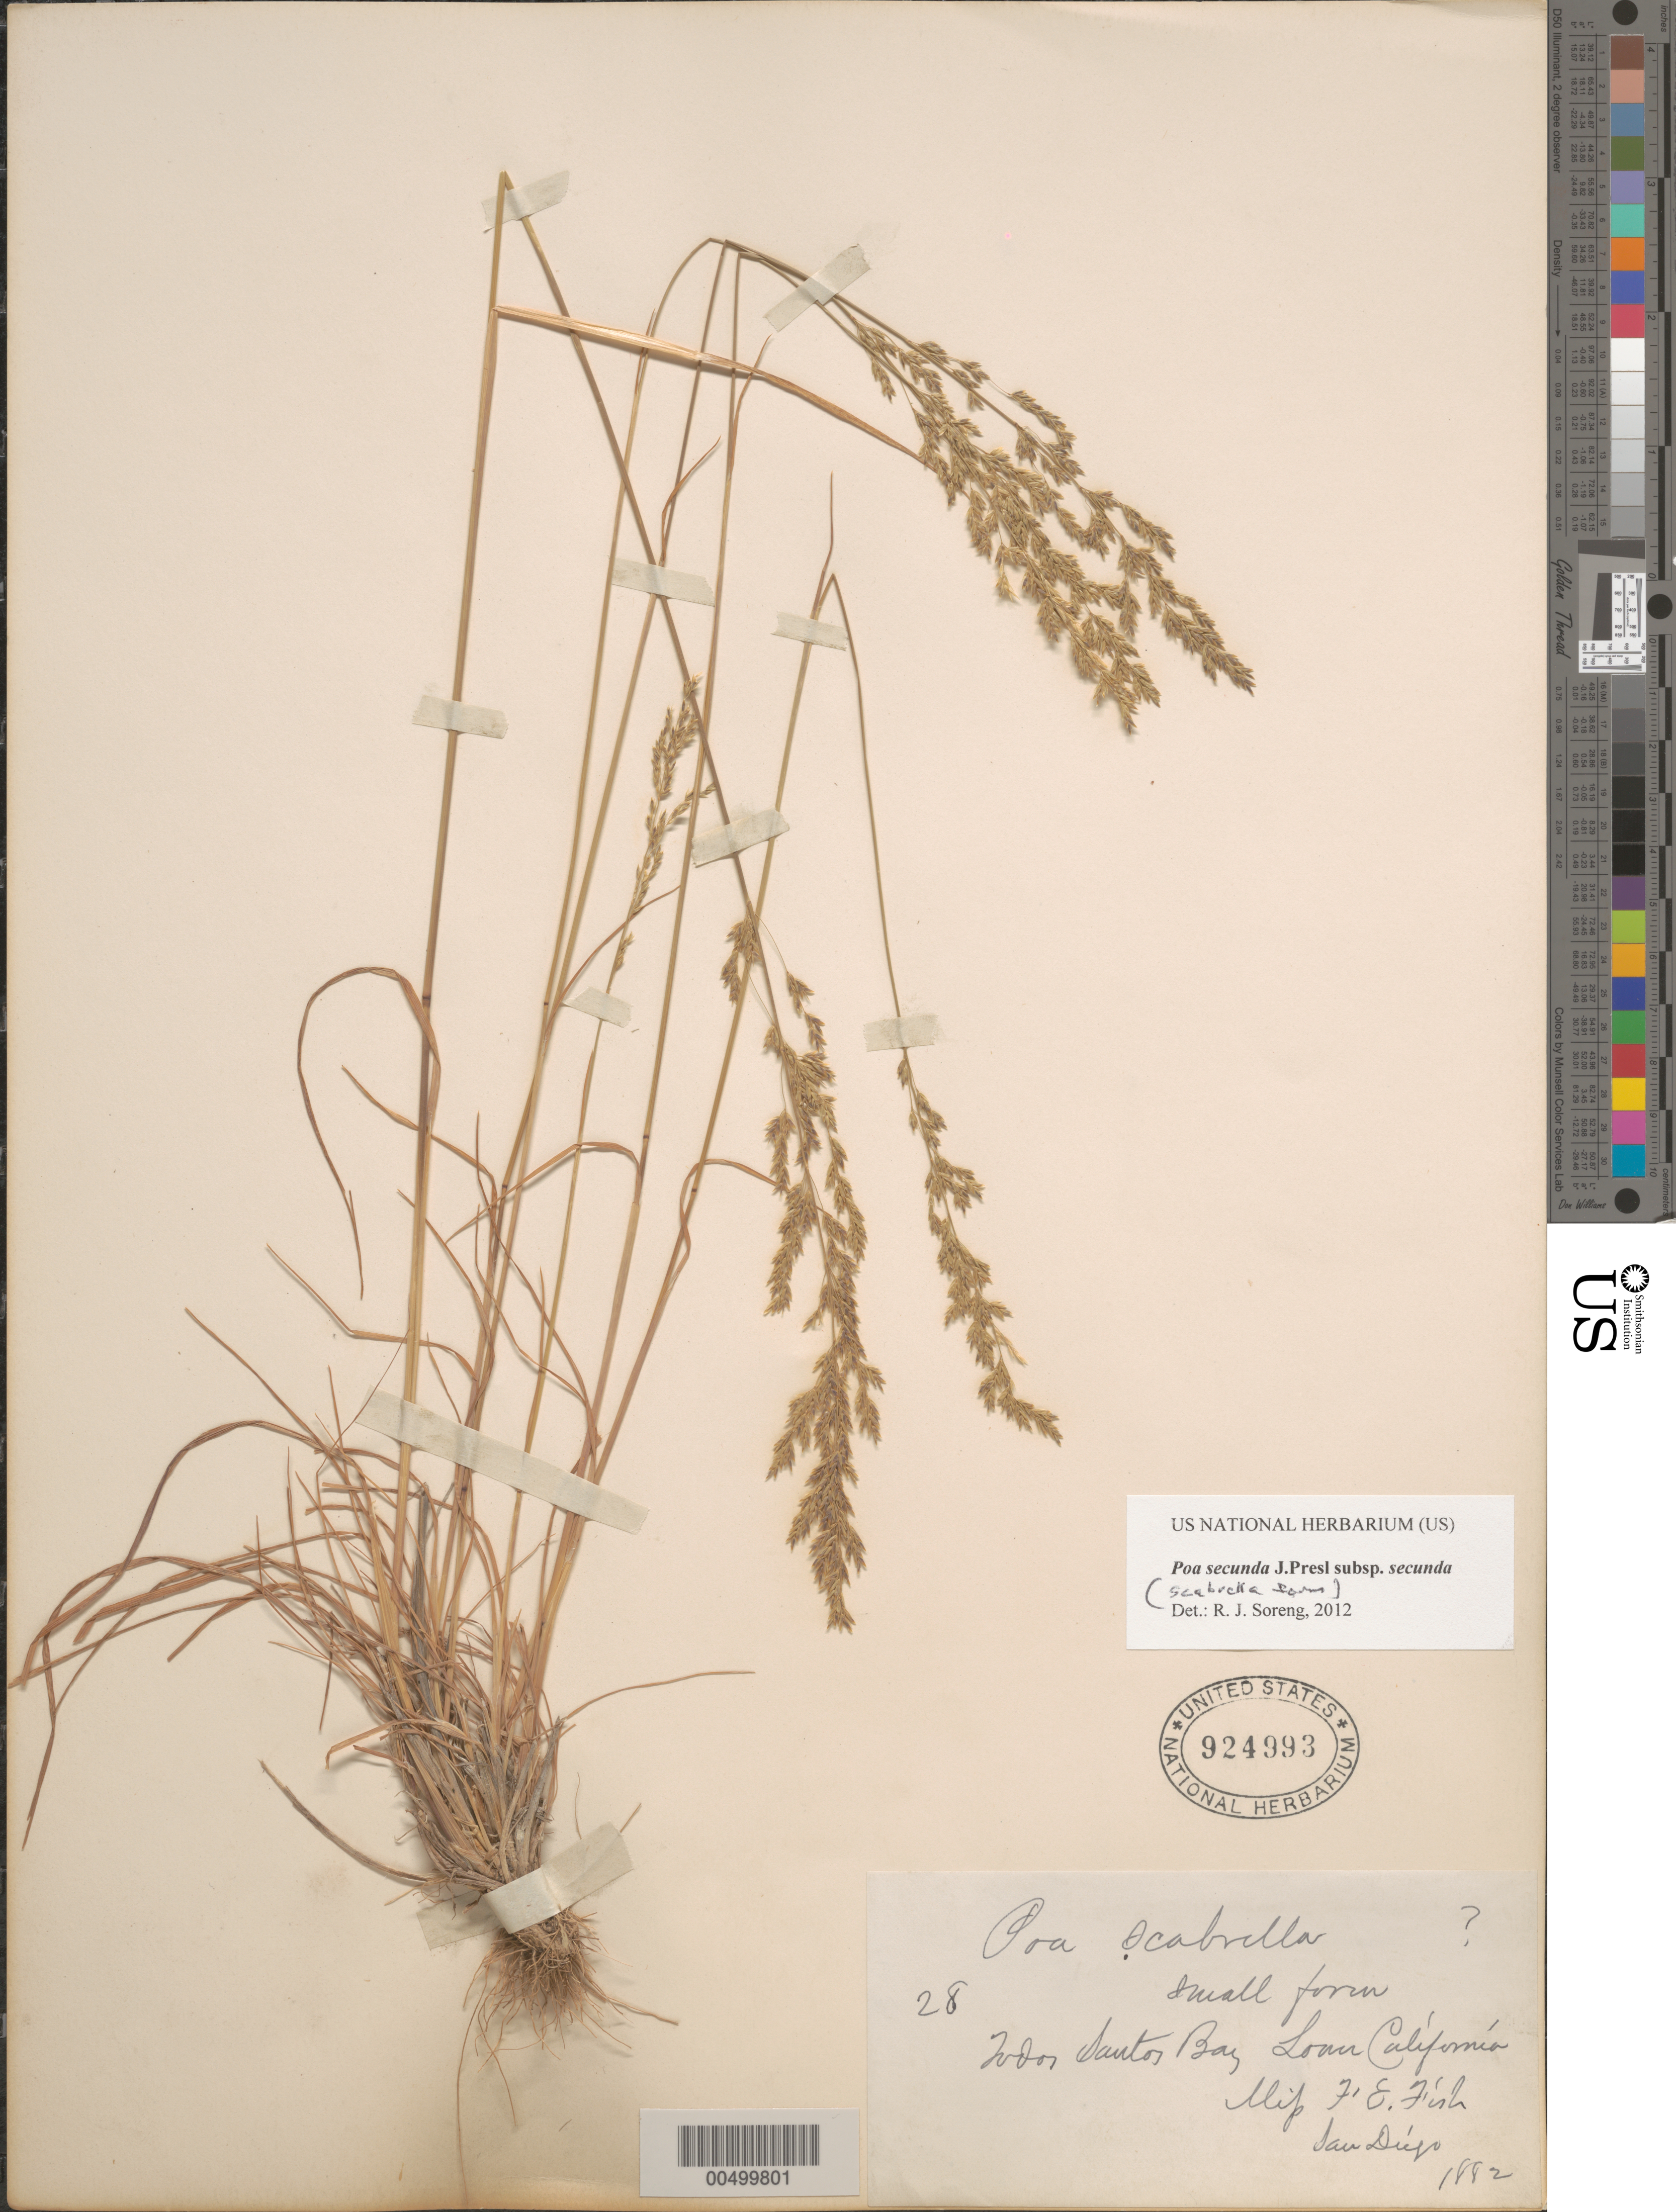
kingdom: Plantae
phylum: Tracheophyta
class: Liliopsida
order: Poales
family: Poaceae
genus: Poa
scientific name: Poa secunda subsp. secunda var. scabrella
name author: (Thurb.) Soreng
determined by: Soreng, Robert J., Research Associate (BOT), Smithsonian Institution - National Museum of Natural History (UNITED STATES)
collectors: F. Fish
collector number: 28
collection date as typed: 1882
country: Mexico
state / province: Baja California Norte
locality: Todos Santos Bay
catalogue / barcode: US 924993